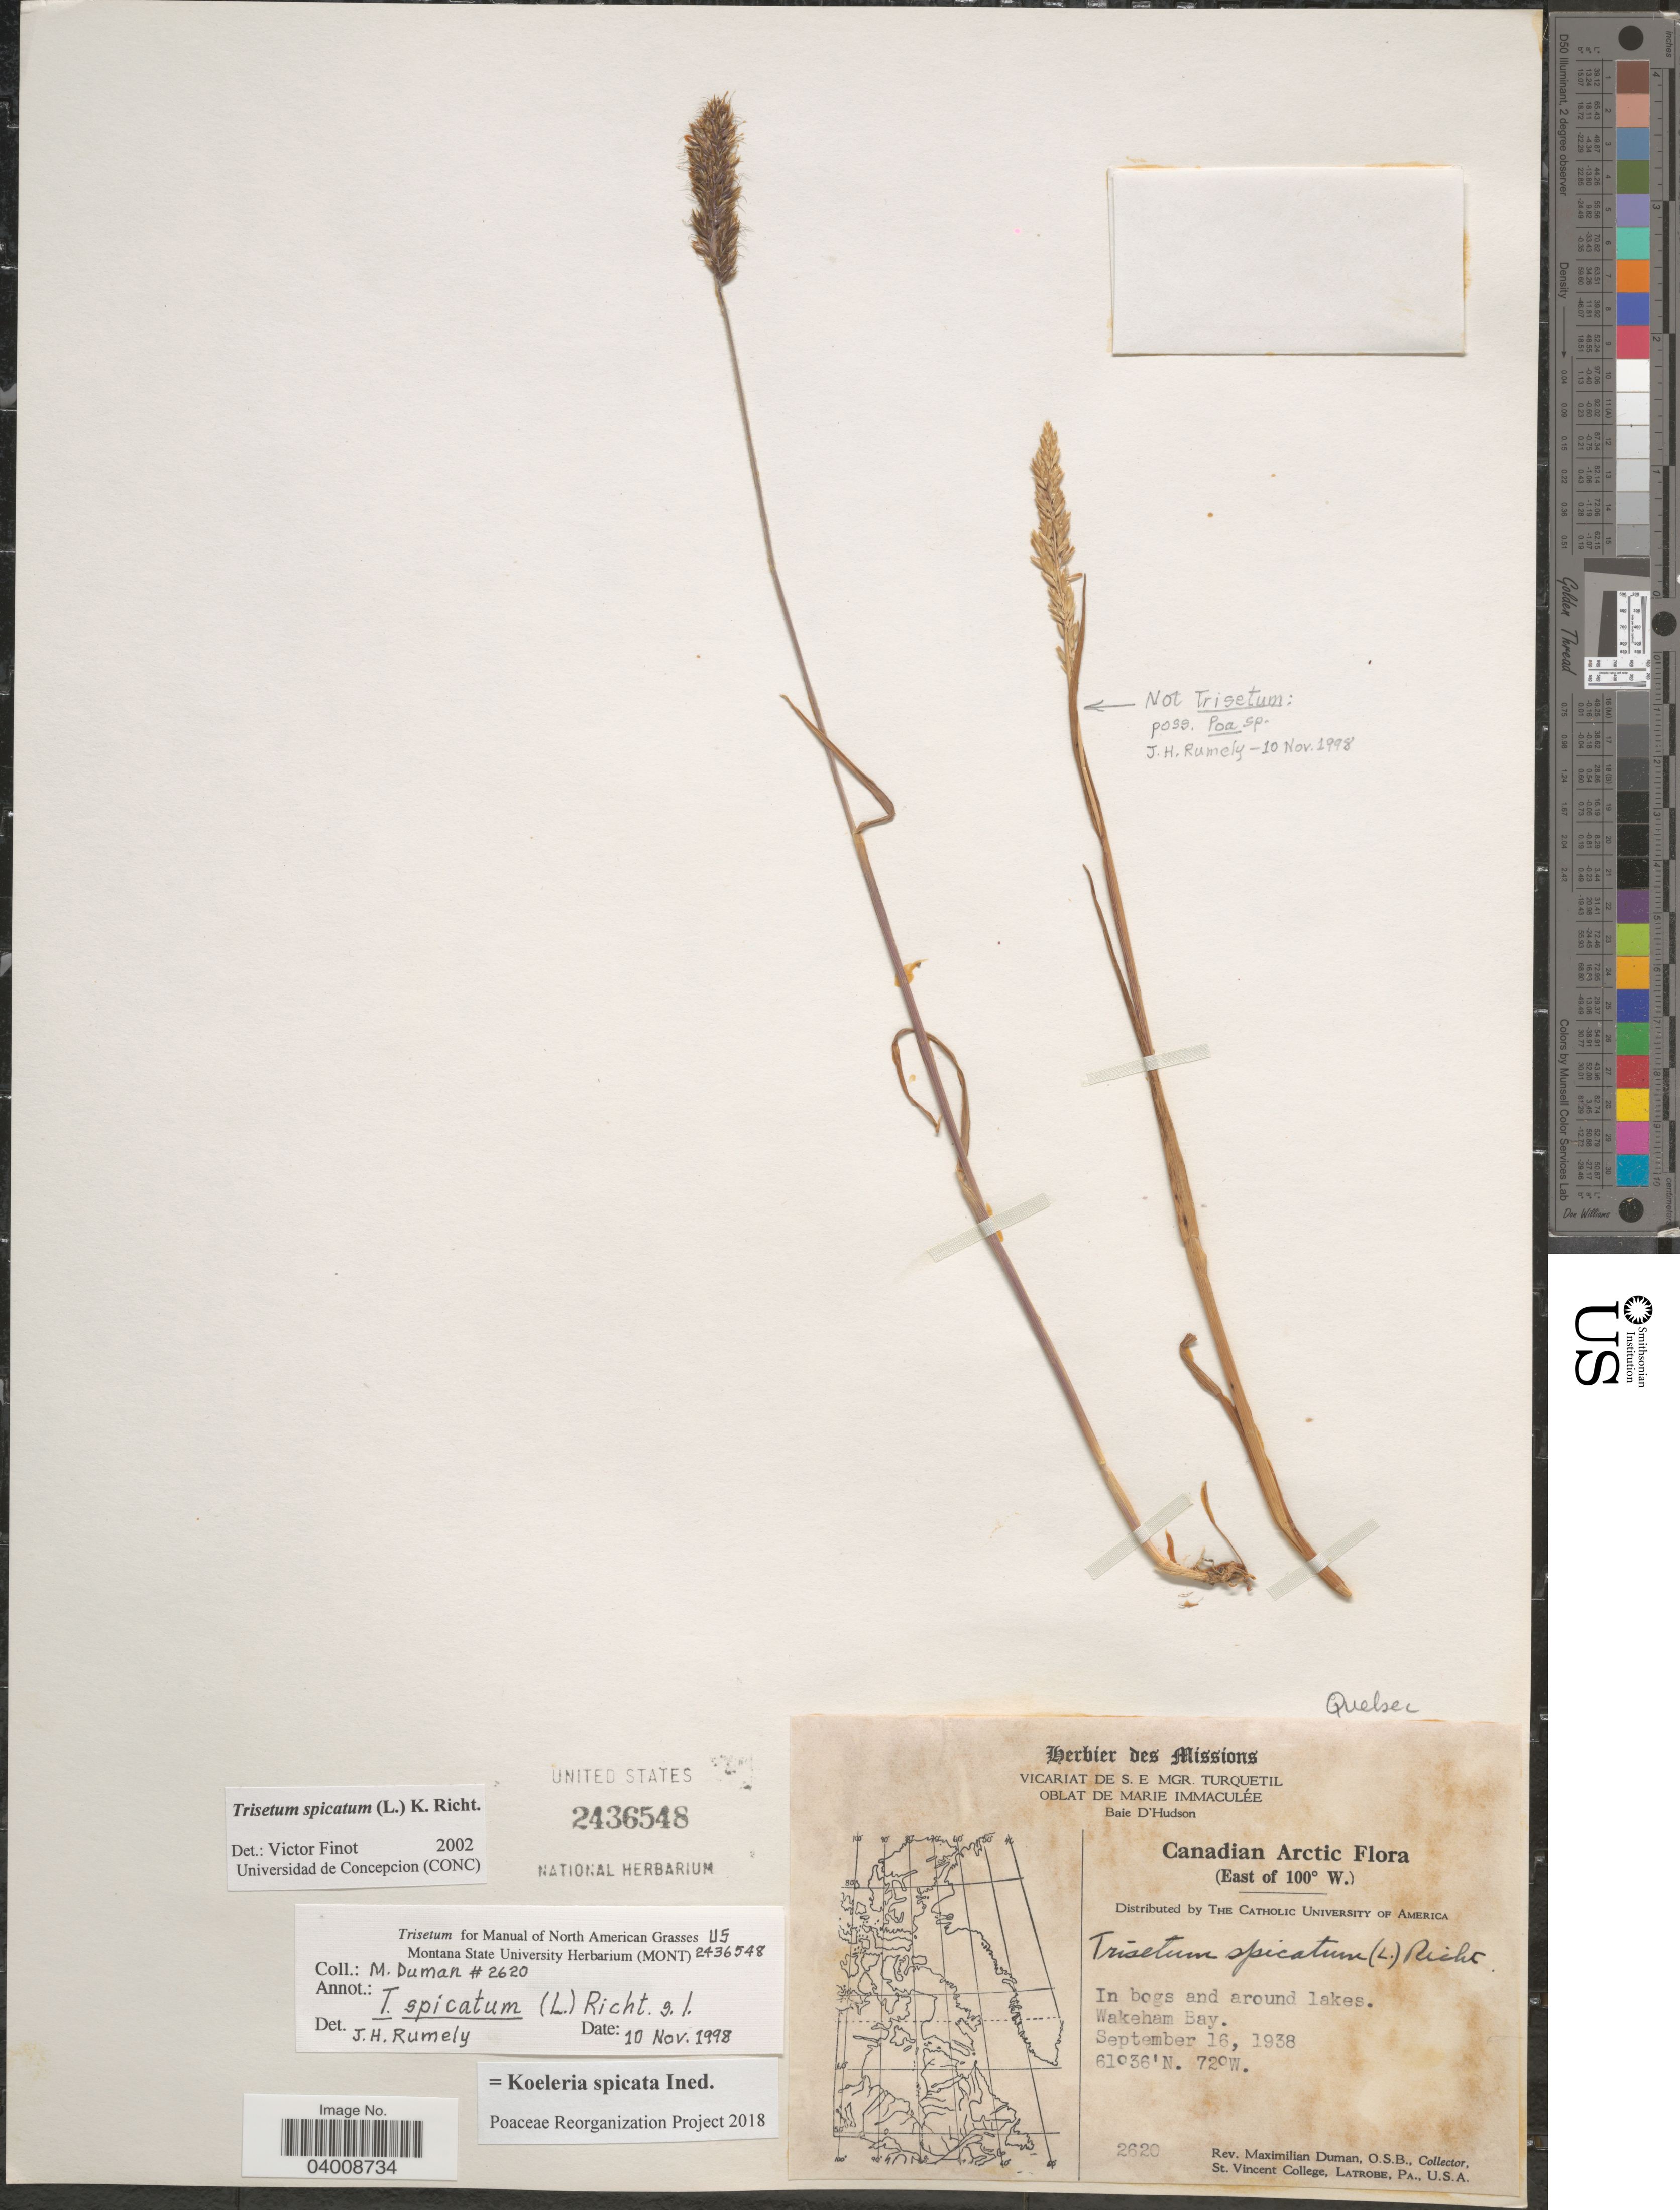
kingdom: Plantae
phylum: Tracheophyta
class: Liliopsida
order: Poales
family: Poaceae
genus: Koeleria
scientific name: Koeleria spicata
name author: (L.) Barberá et al.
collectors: M. Duman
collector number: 2620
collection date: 1938-09-16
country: Canada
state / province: Quebec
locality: Canadian Arctic. (East of 100° W.) Wakeham Bay.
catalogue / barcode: US 2436548